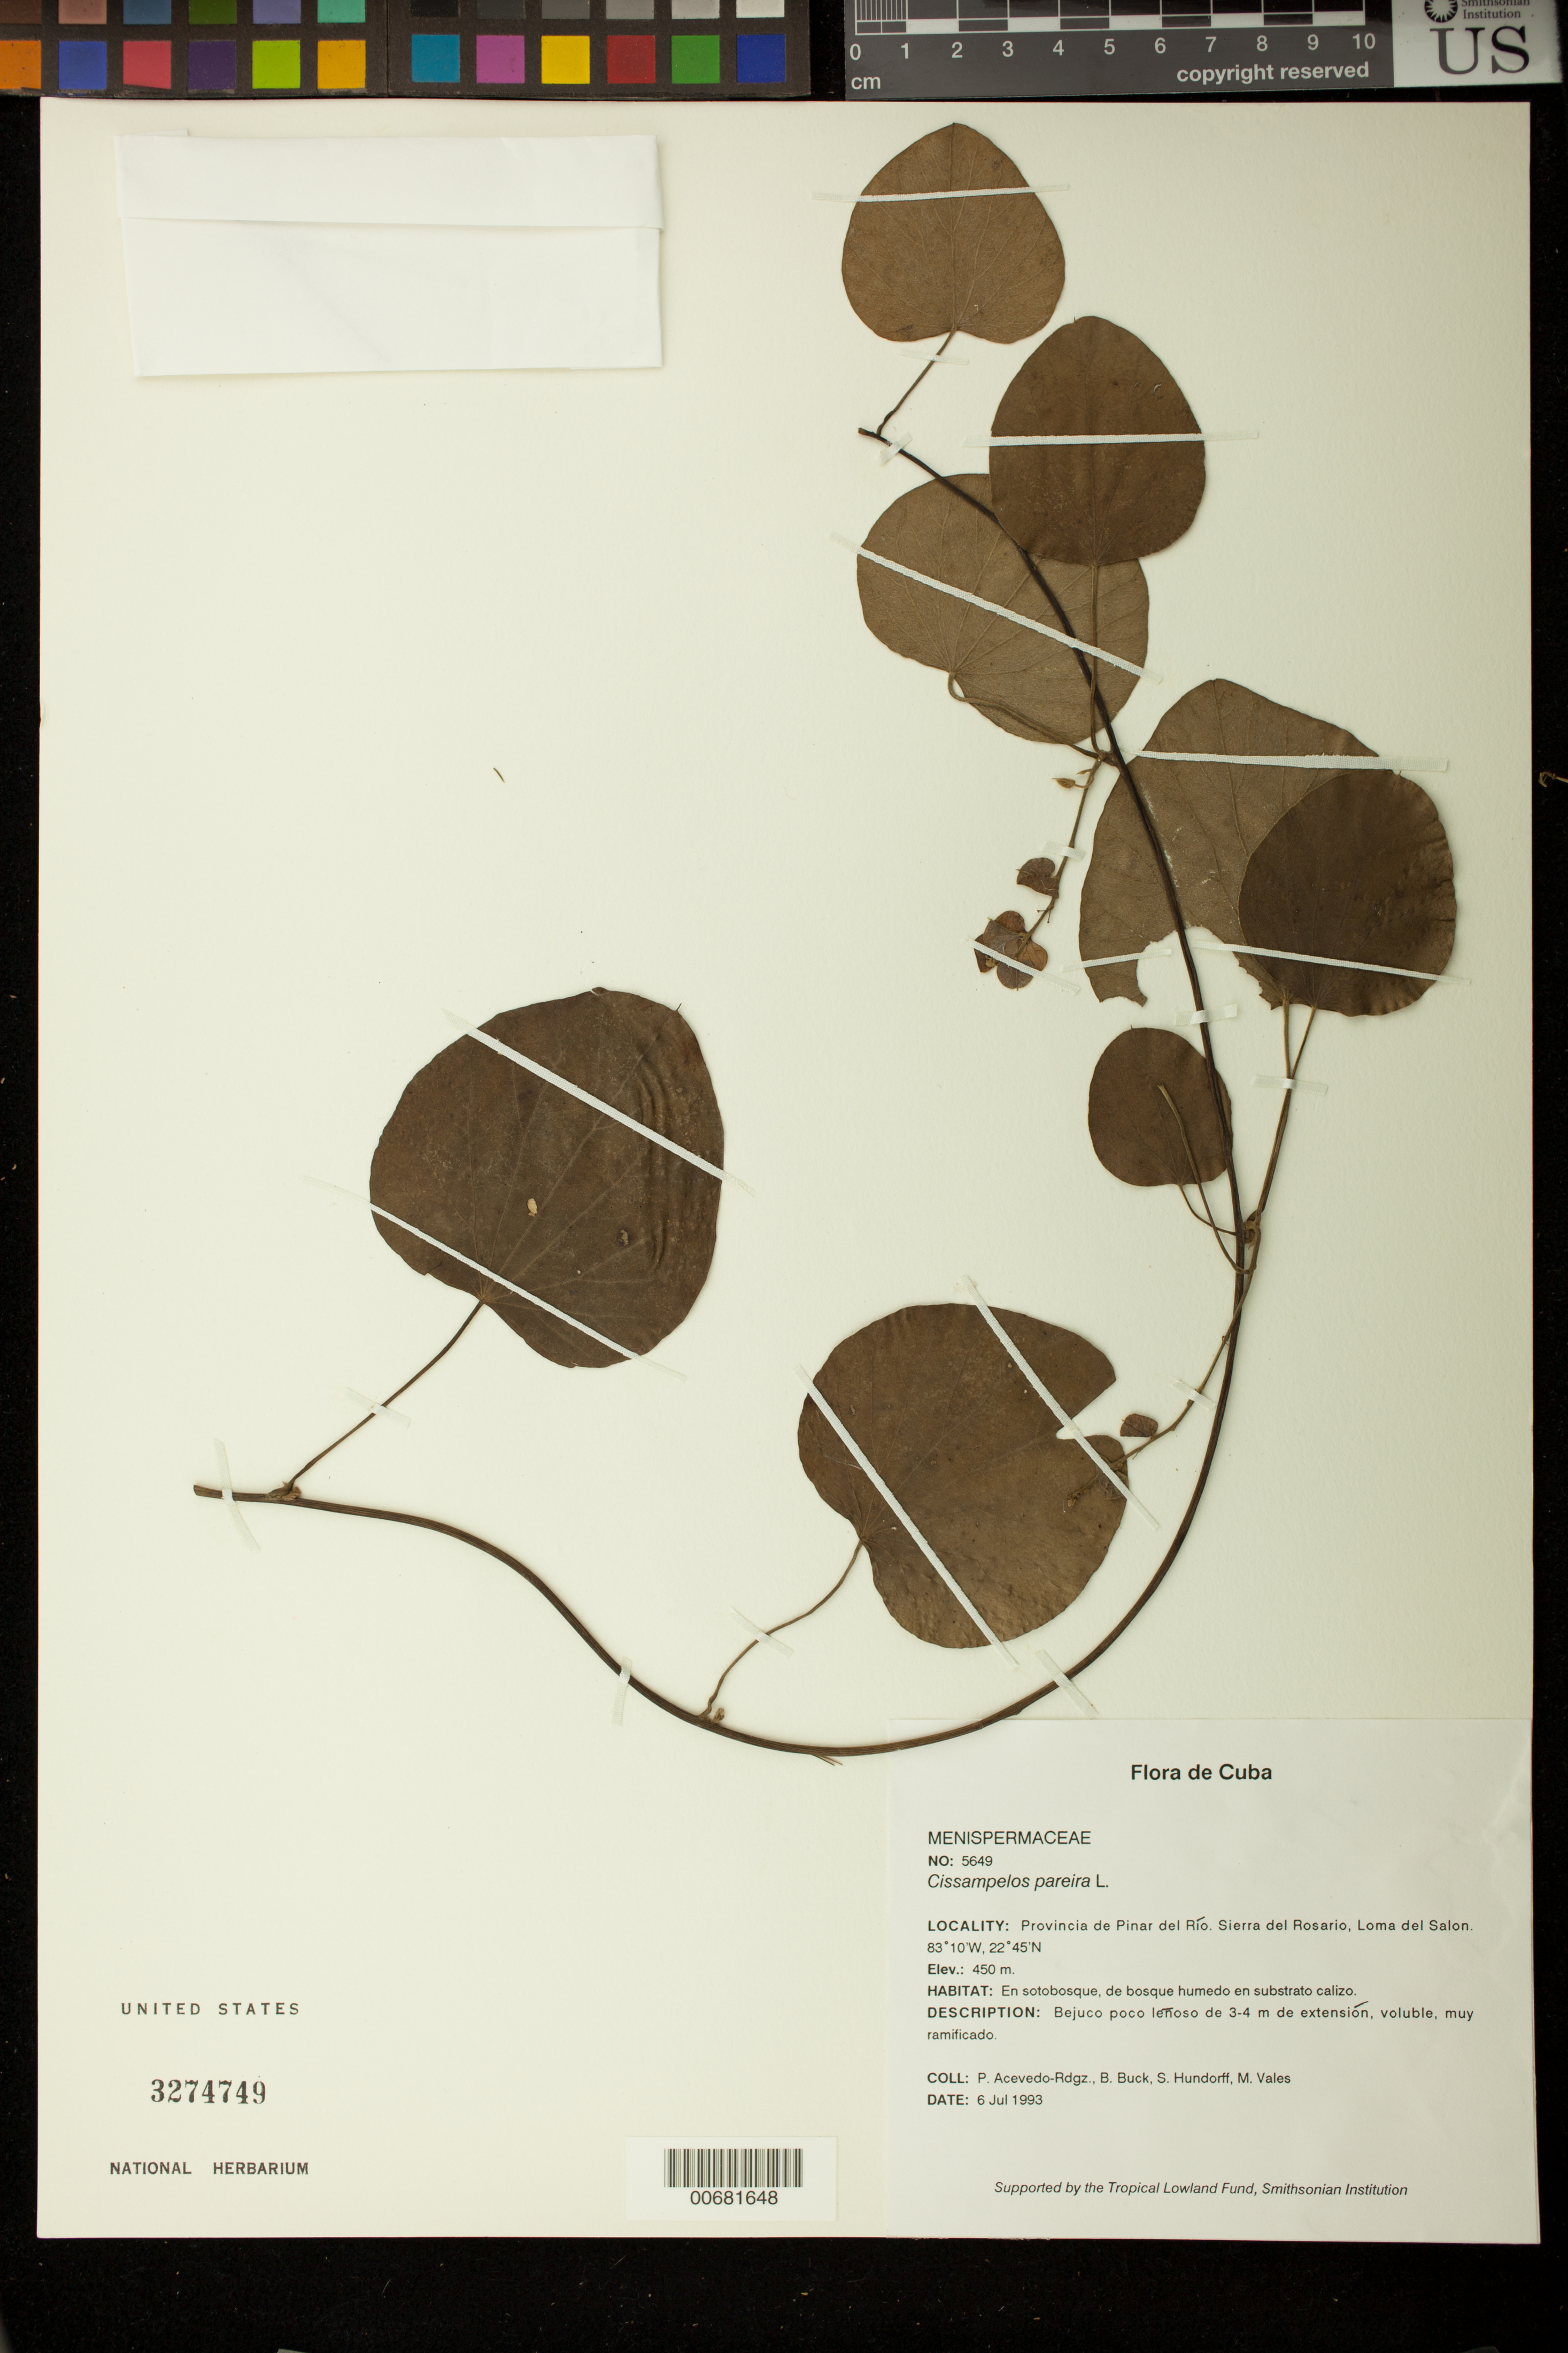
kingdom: Plantae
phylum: Tracheophyta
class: Magnoliopsida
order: Ranunculales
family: Menispermaceae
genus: Cissampelos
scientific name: Cissampelos pareira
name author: L.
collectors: P. Acevedo-Rodr., B. Buck, S. Hundorf & M. Vales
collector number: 5649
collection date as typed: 06 Jul 1993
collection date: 1993-07-06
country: Cuba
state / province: Pinar del Rio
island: Cuba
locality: Provincia de Pinar del Río Sierra del Rosario, Loma del Salon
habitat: En sotobosque, de bosque humedo en substrato calizo.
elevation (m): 450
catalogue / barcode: US 3274749